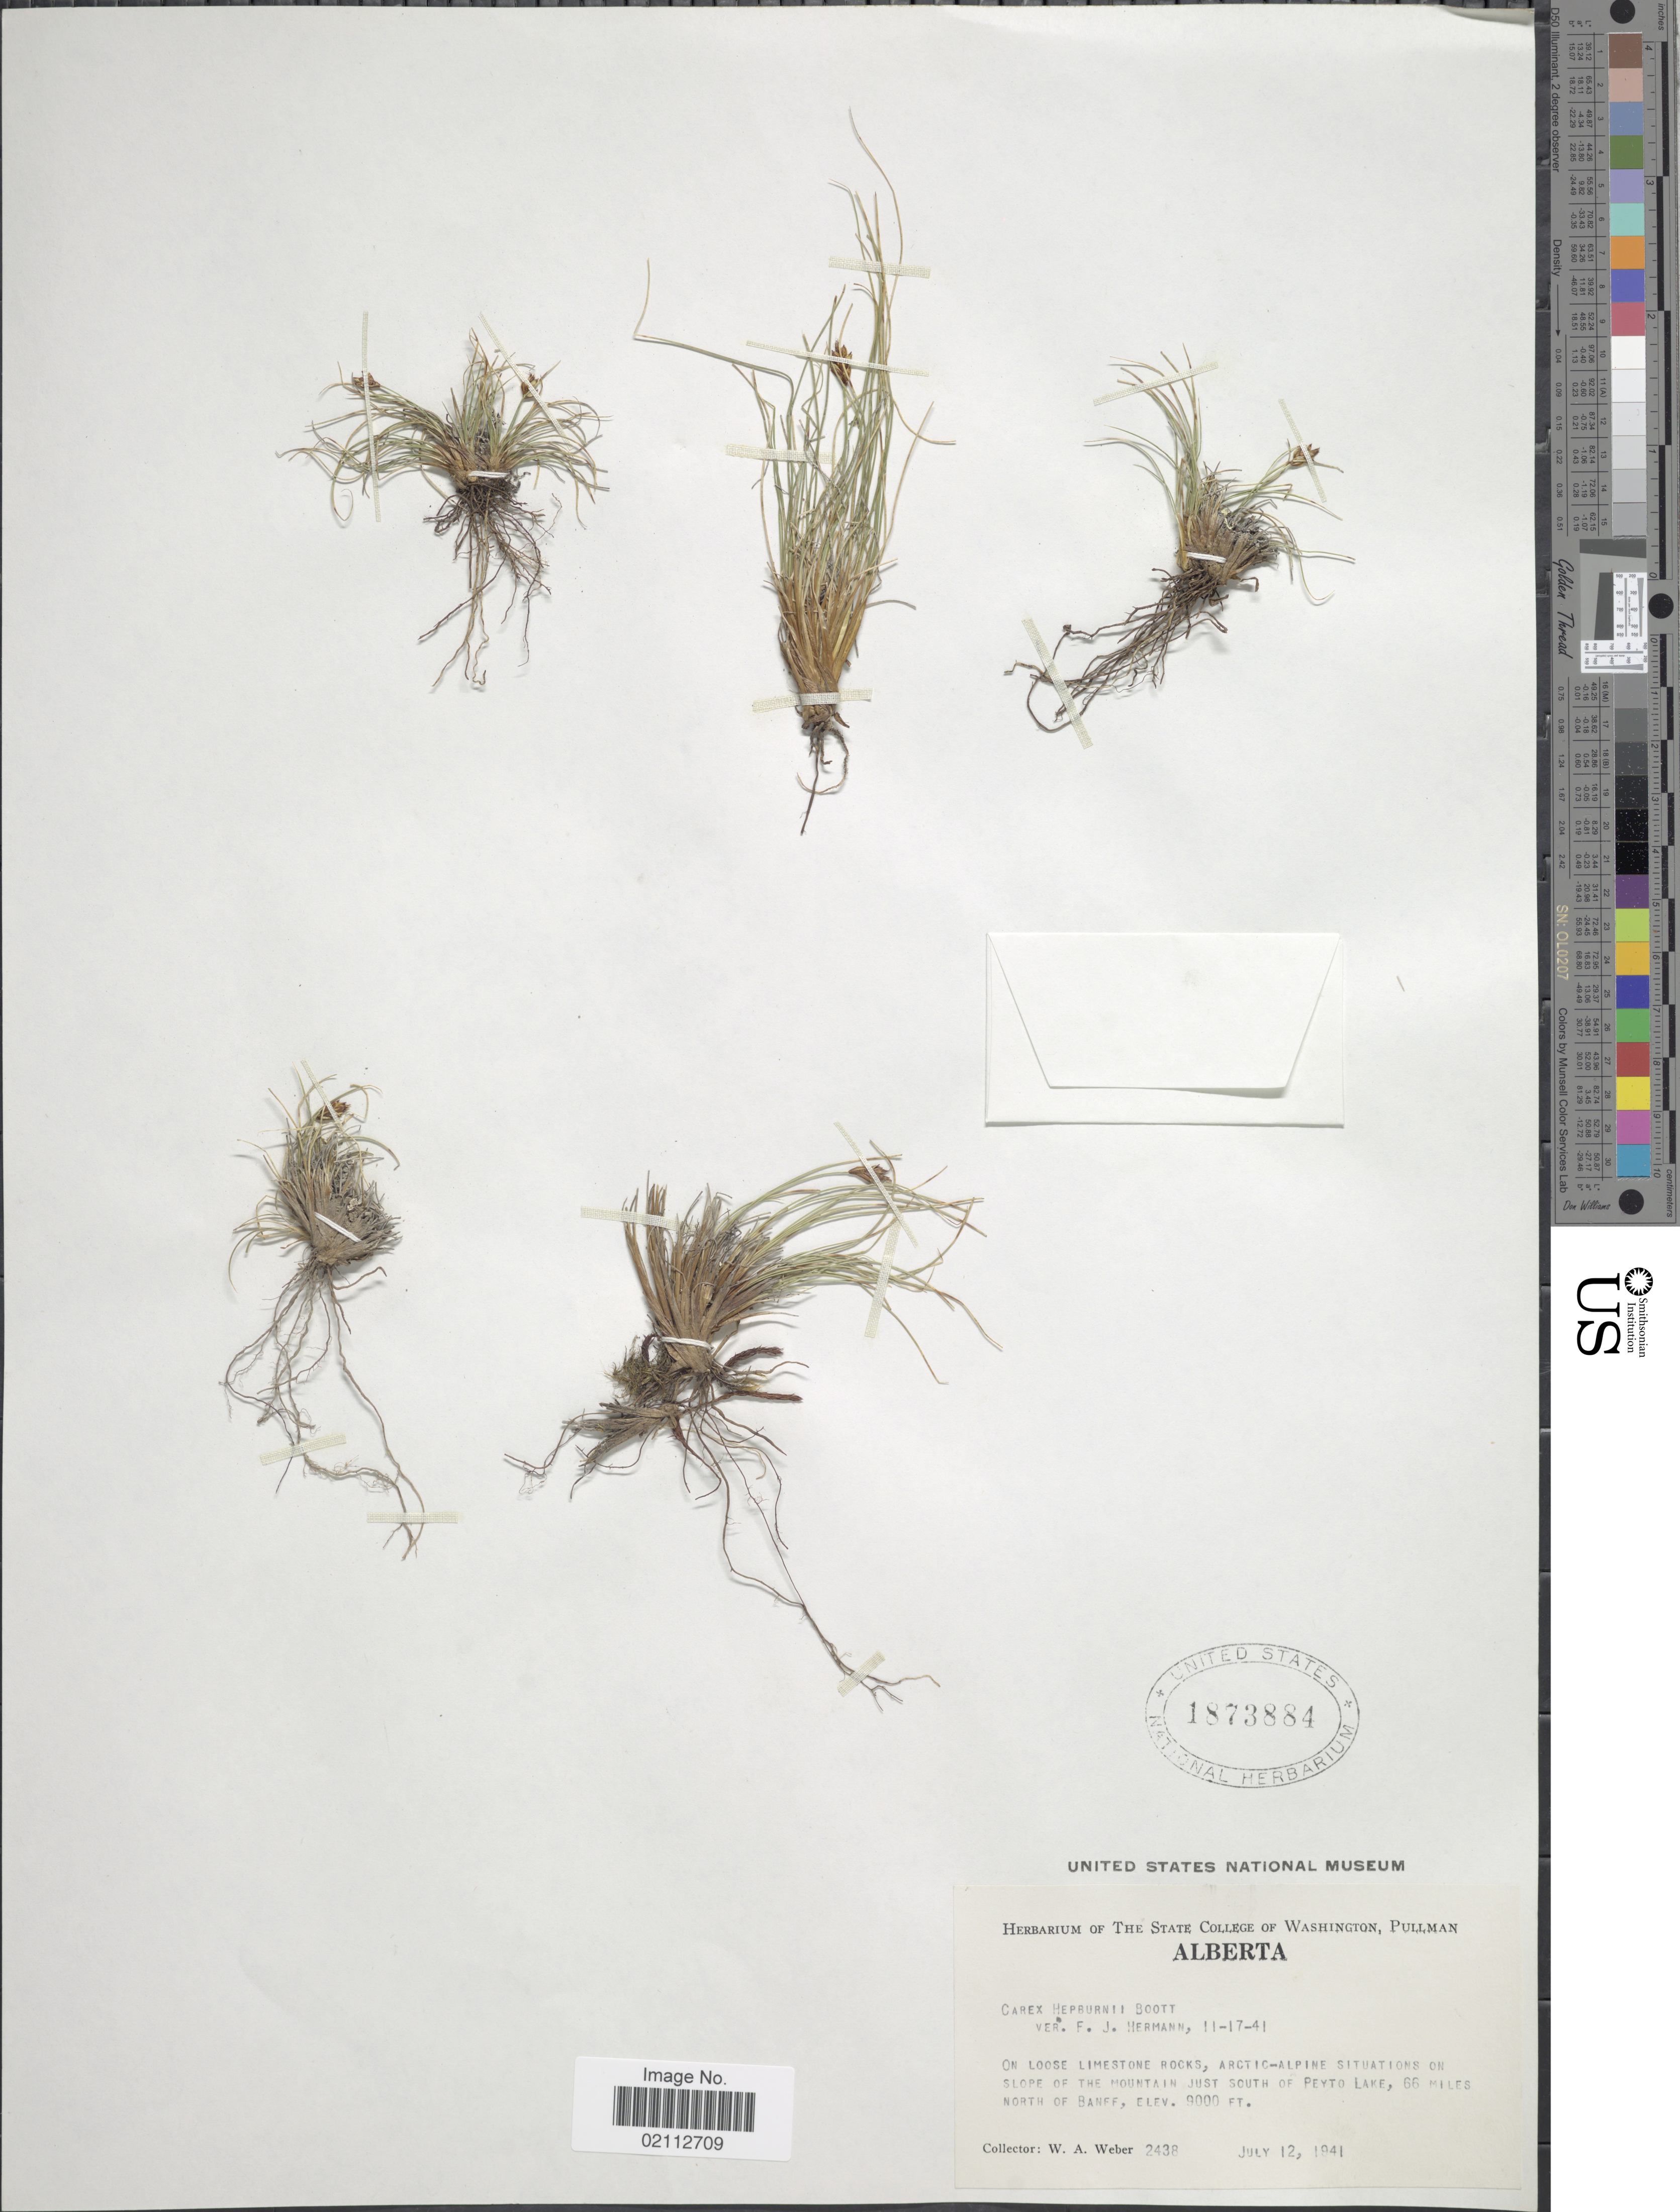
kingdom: Plantae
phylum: Tracheophyta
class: Liliopsida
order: Poales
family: Cyperaceae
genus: Carex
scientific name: Carex nardina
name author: (Hornem.) Fr.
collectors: W. A. Weber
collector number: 2438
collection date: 1941-07-12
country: Canada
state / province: Alberta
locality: Just south of Peyto Lake, 66 miles North of Banff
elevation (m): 2743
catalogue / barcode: US 1873884